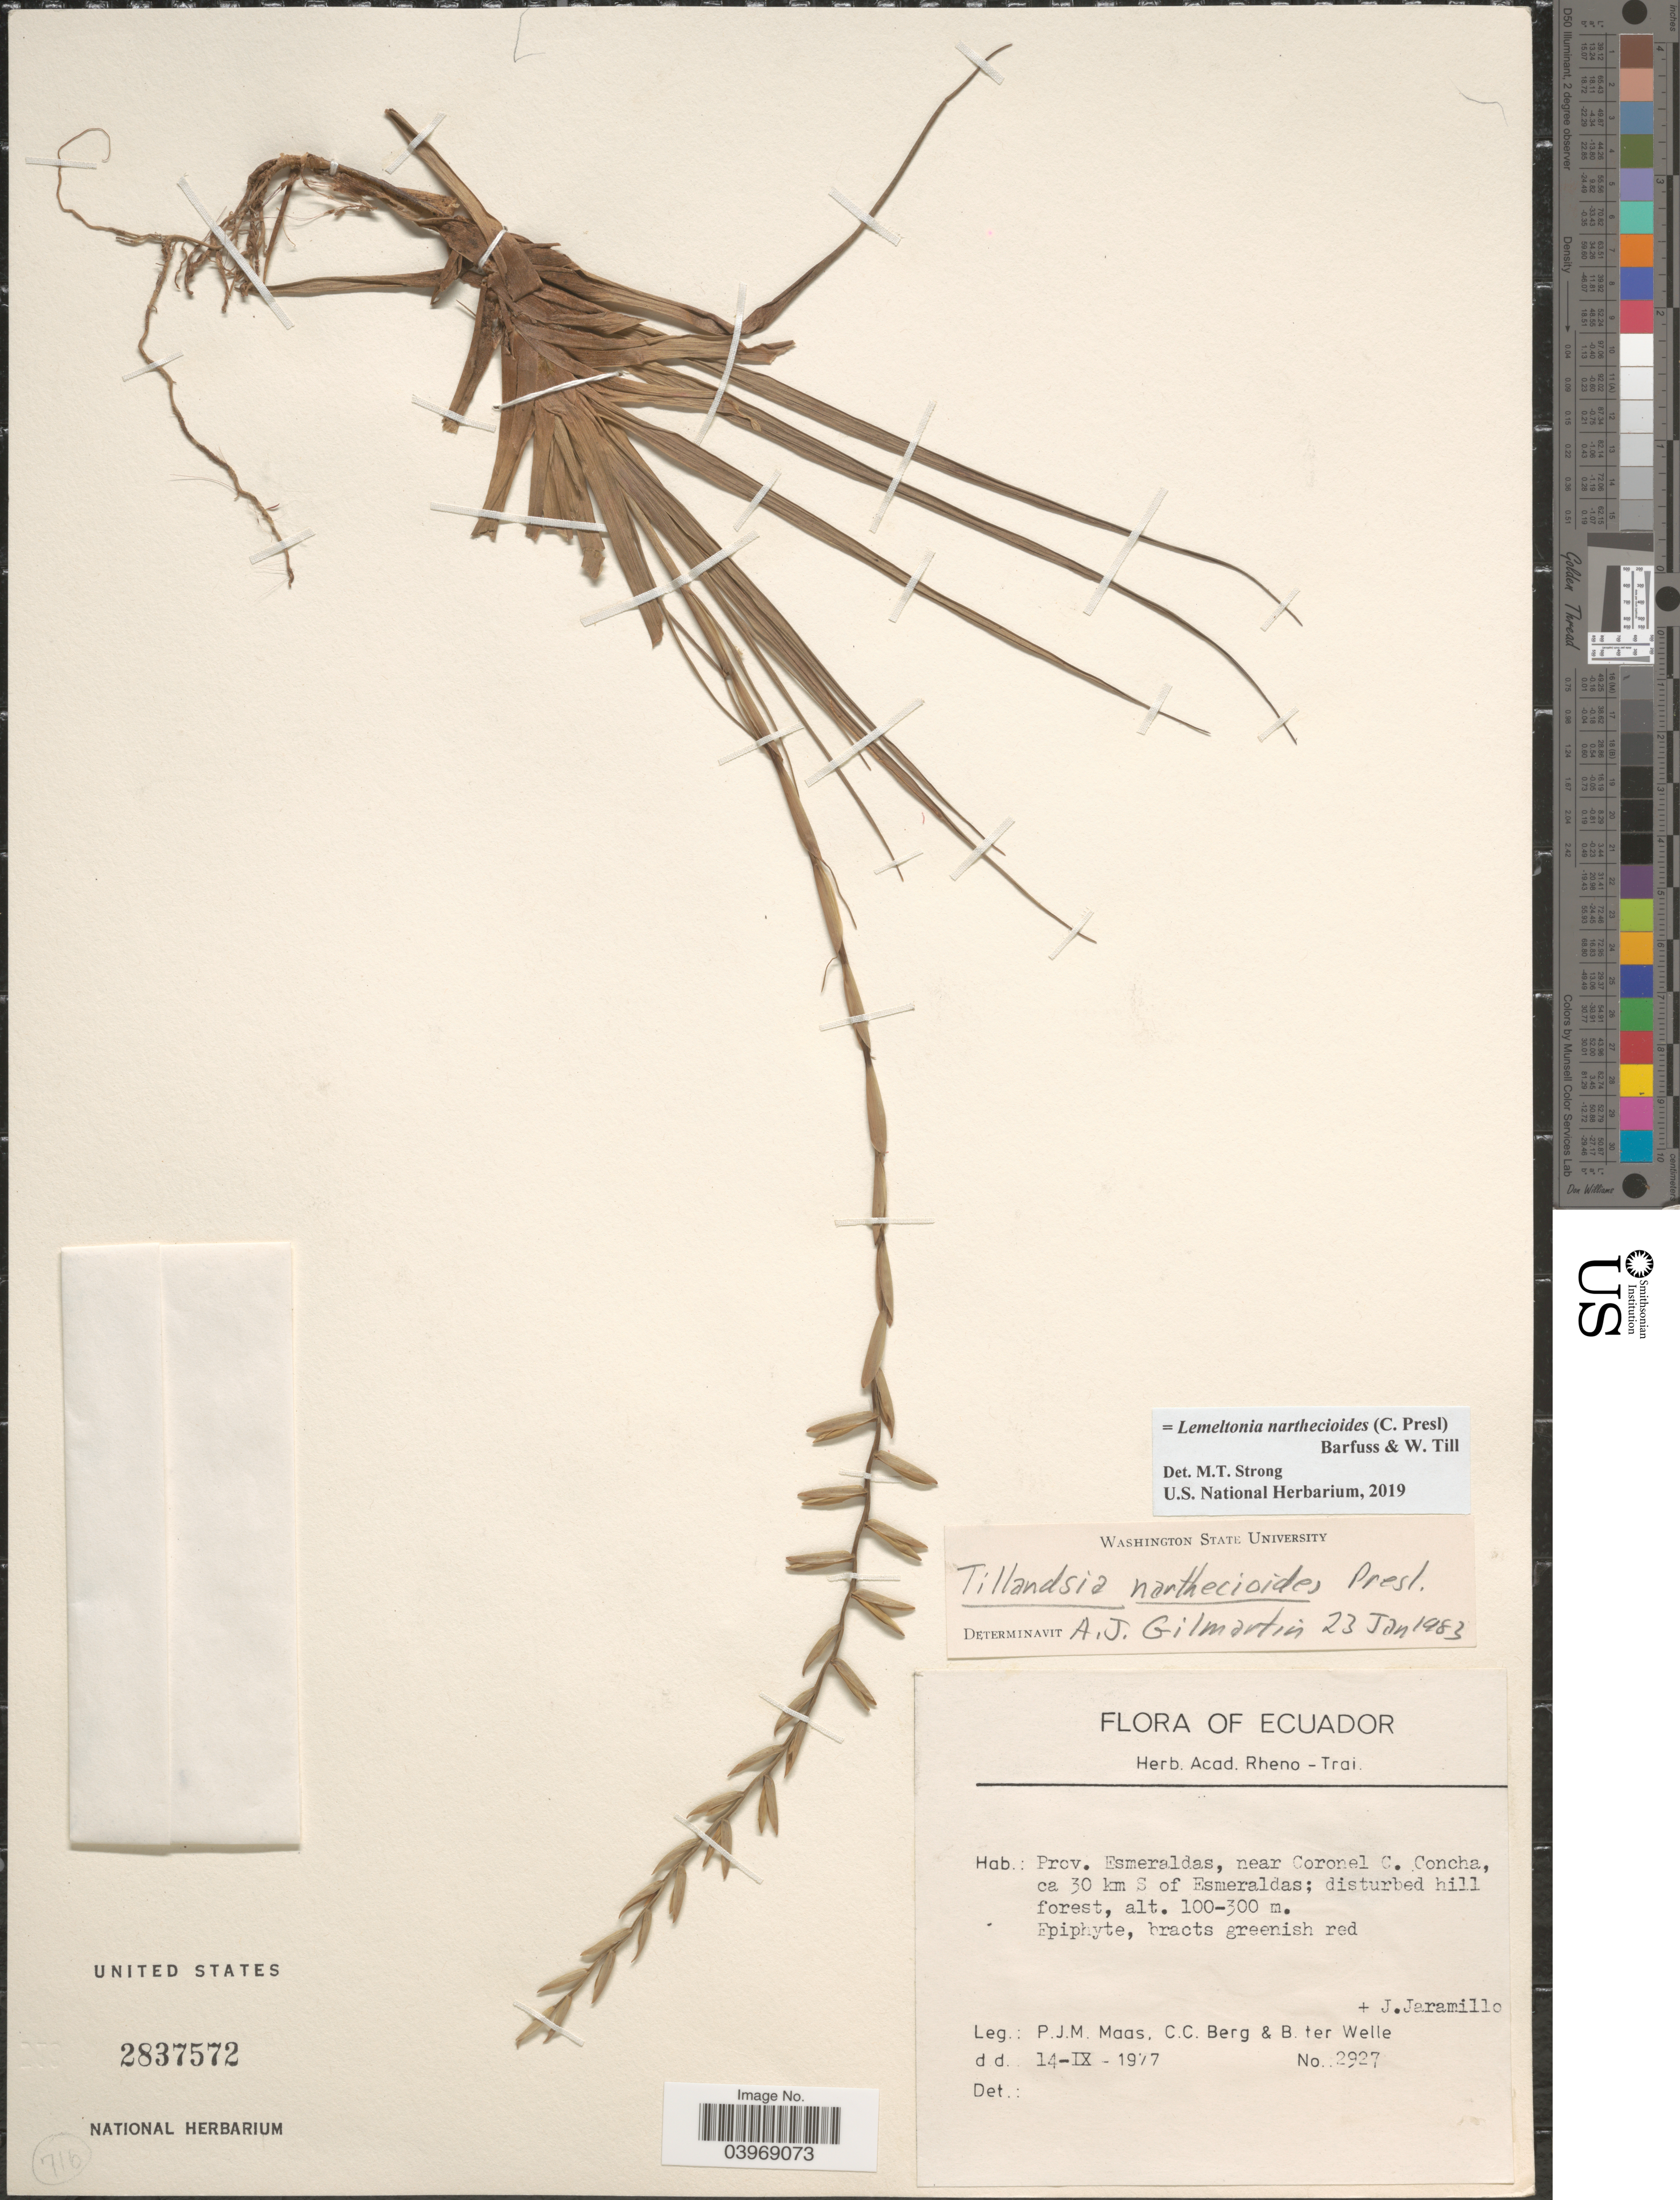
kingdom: Plantae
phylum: Tracheophyta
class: Liliopsida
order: Poales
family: Bromeliaceae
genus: Lemeltonia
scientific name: Lemeltonia narthecioides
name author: (C. Presl) Barfuss & W. Till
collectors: P. Maas, C. C. Berg, B. ter Welle & J. Jaramillo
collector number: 2927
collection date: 1977-09-14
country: Ecuador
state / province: Esmeraldas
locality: Near Coronel C. Concha, ca 30 km S of Esmeraldas.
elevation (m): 100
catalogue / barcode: US 2837572